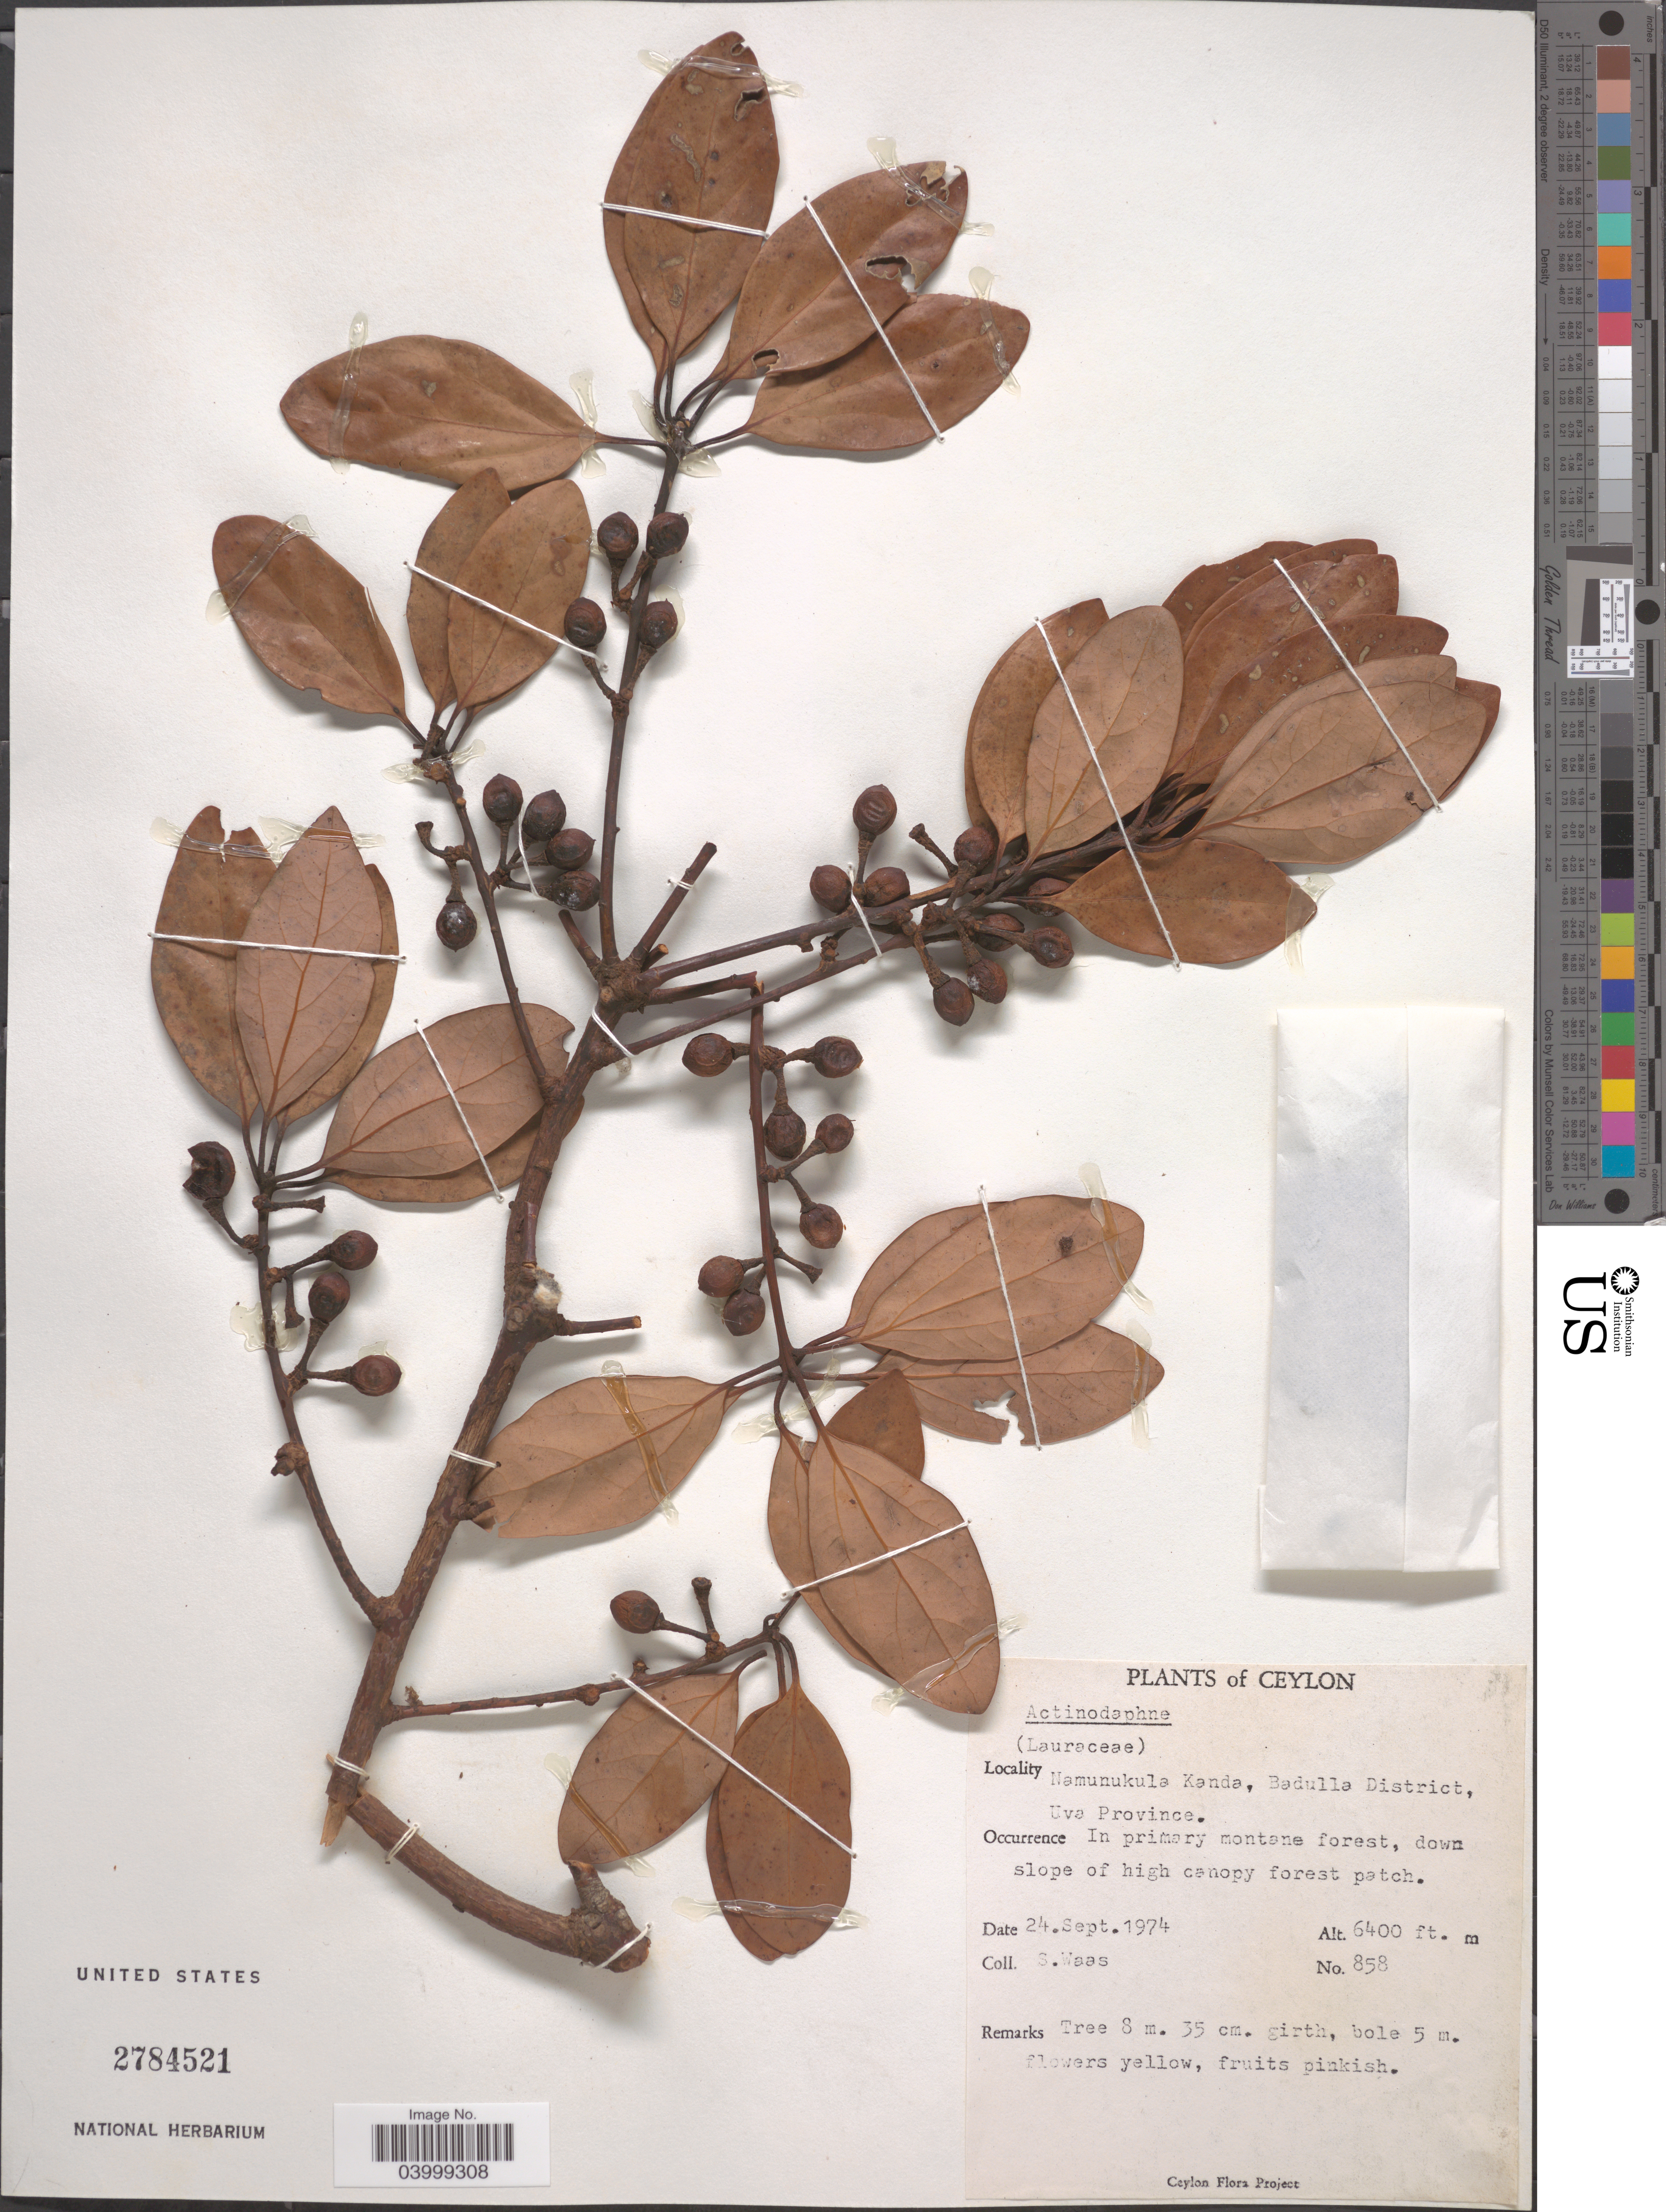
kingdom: Plantae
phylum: Tracheophyta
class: Magnoliopsida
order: Laurales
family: Lauraceae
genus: Actinodaphne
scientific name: Actinodaphne sp.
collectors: S. Waas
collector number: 858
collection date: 1974-09-24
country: Sri Lanka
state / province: Uva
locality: Ceylon. Namunukula Kanda, Badulla District.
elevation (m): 1951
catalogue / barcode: US 2784521